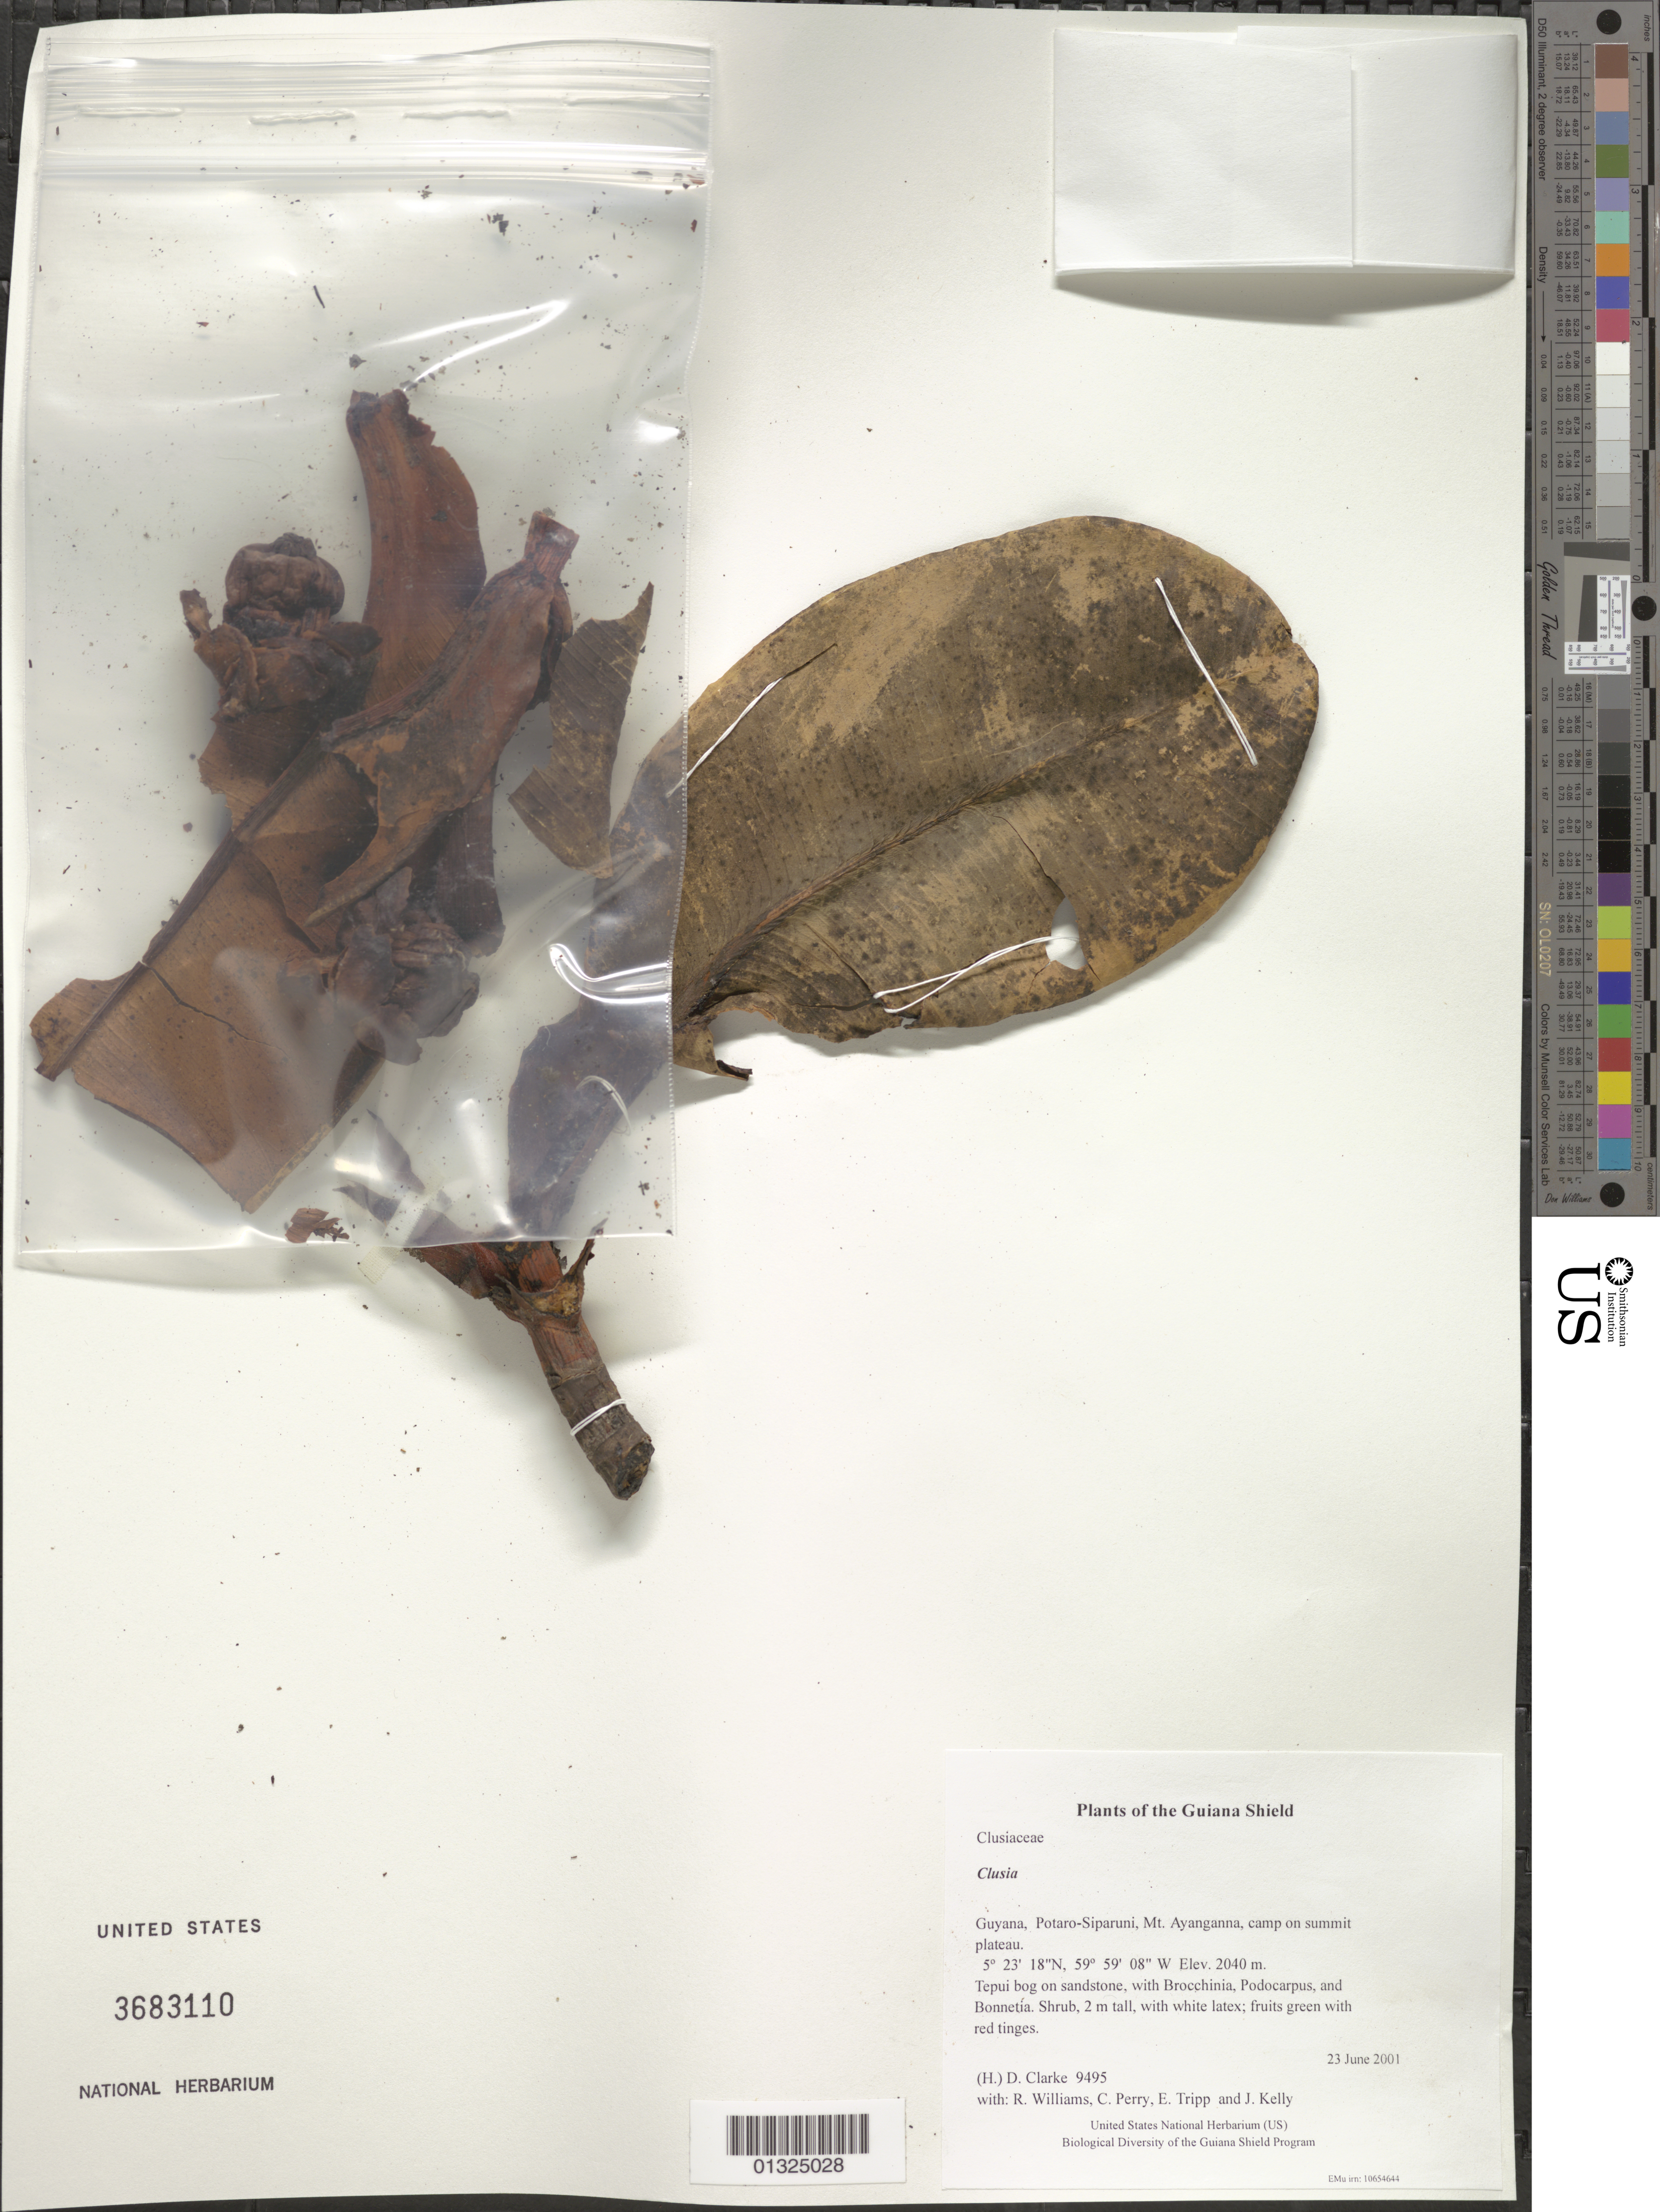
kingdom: Plantae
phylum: Tracheophyta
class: Magnoliopsida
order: Malpighiales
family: Clusiaceae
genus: Clusia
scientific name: Clusia sp.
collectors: H. D. Clarke, R. Williams, C. Perry, E. Tripp & J. Kelly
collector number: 9495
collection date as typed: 23 June 2001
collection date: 2001-06-23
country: Guyana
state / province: Potaro-Siparuni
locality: Mt. Ayanganna, camp on summit plateau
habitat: Tepui bog on sandstone, with Brocchinia, Podocarpus, and Bonnetia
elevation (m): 2040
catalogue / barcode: US 3683110